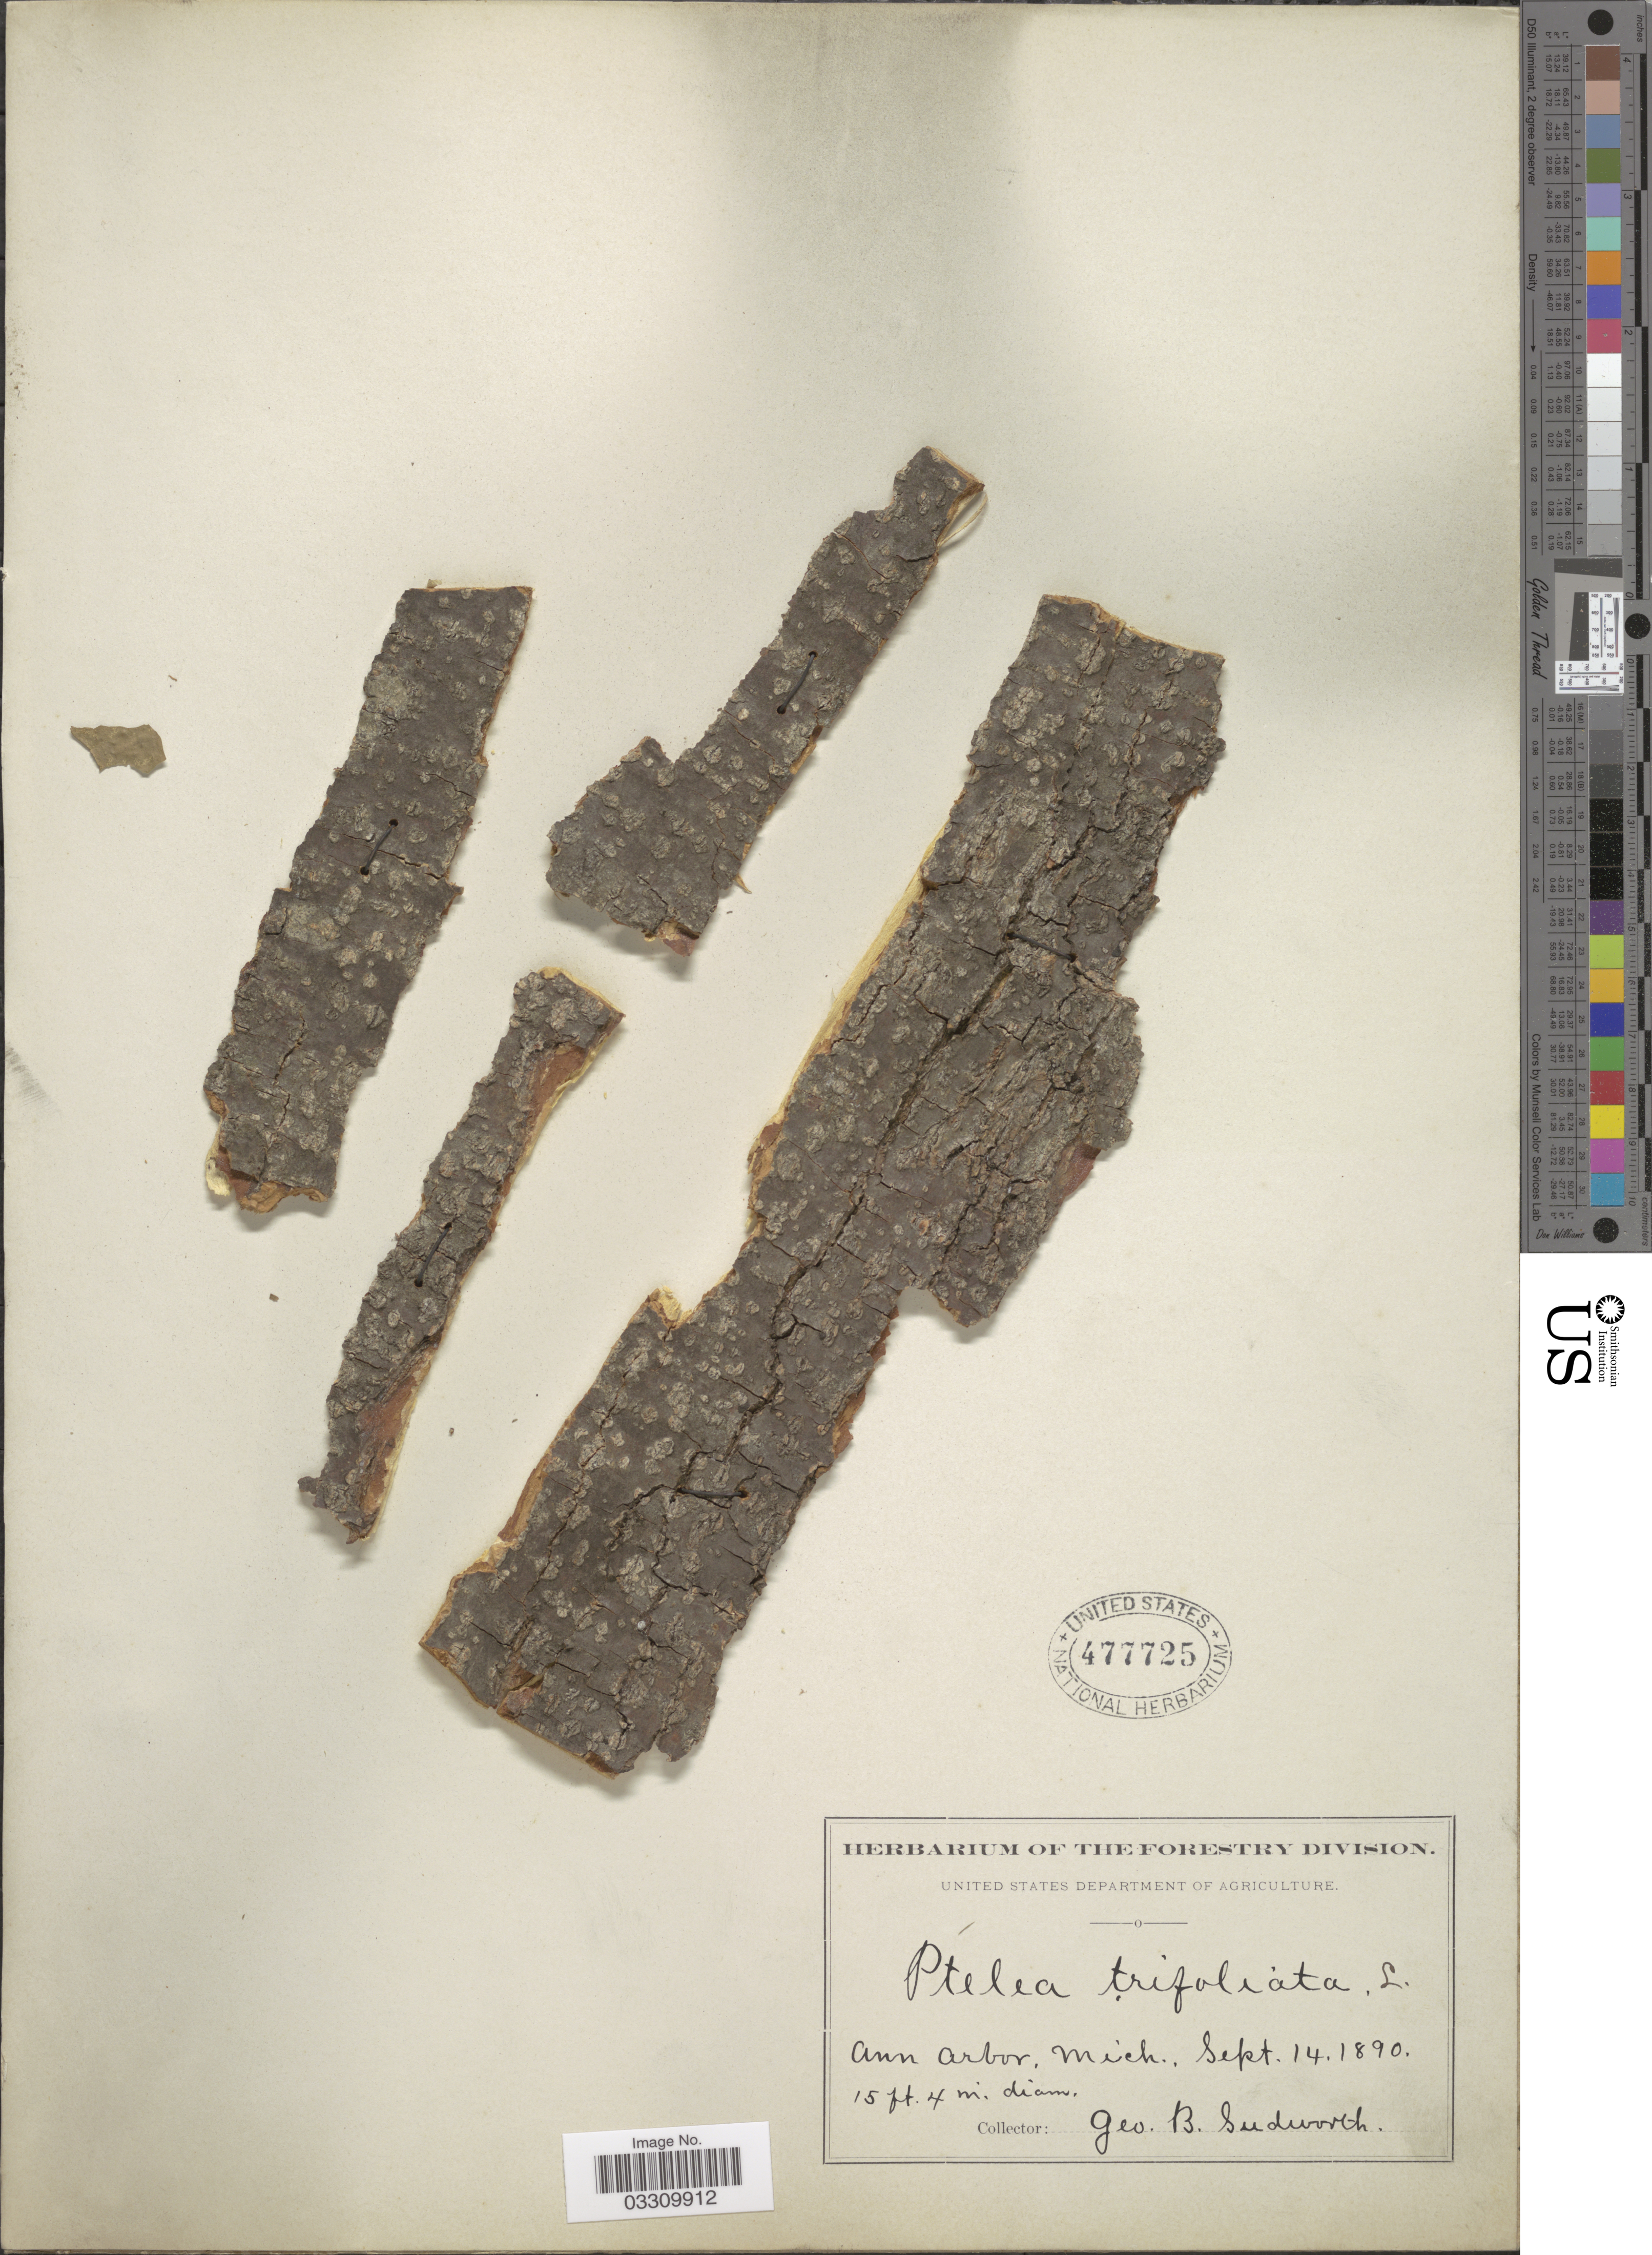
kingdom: Plantae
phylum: Tracheophyta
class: Magnoliopsida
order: Sapindales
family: Rutaceae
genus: Ptelea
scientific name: Ptelea trifoliata var. trifoliata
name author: L.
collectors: G. B. Sudworth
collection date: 1890-09-14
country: United States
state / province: Michigan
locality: Ann Arbor.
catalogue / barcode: US 477725